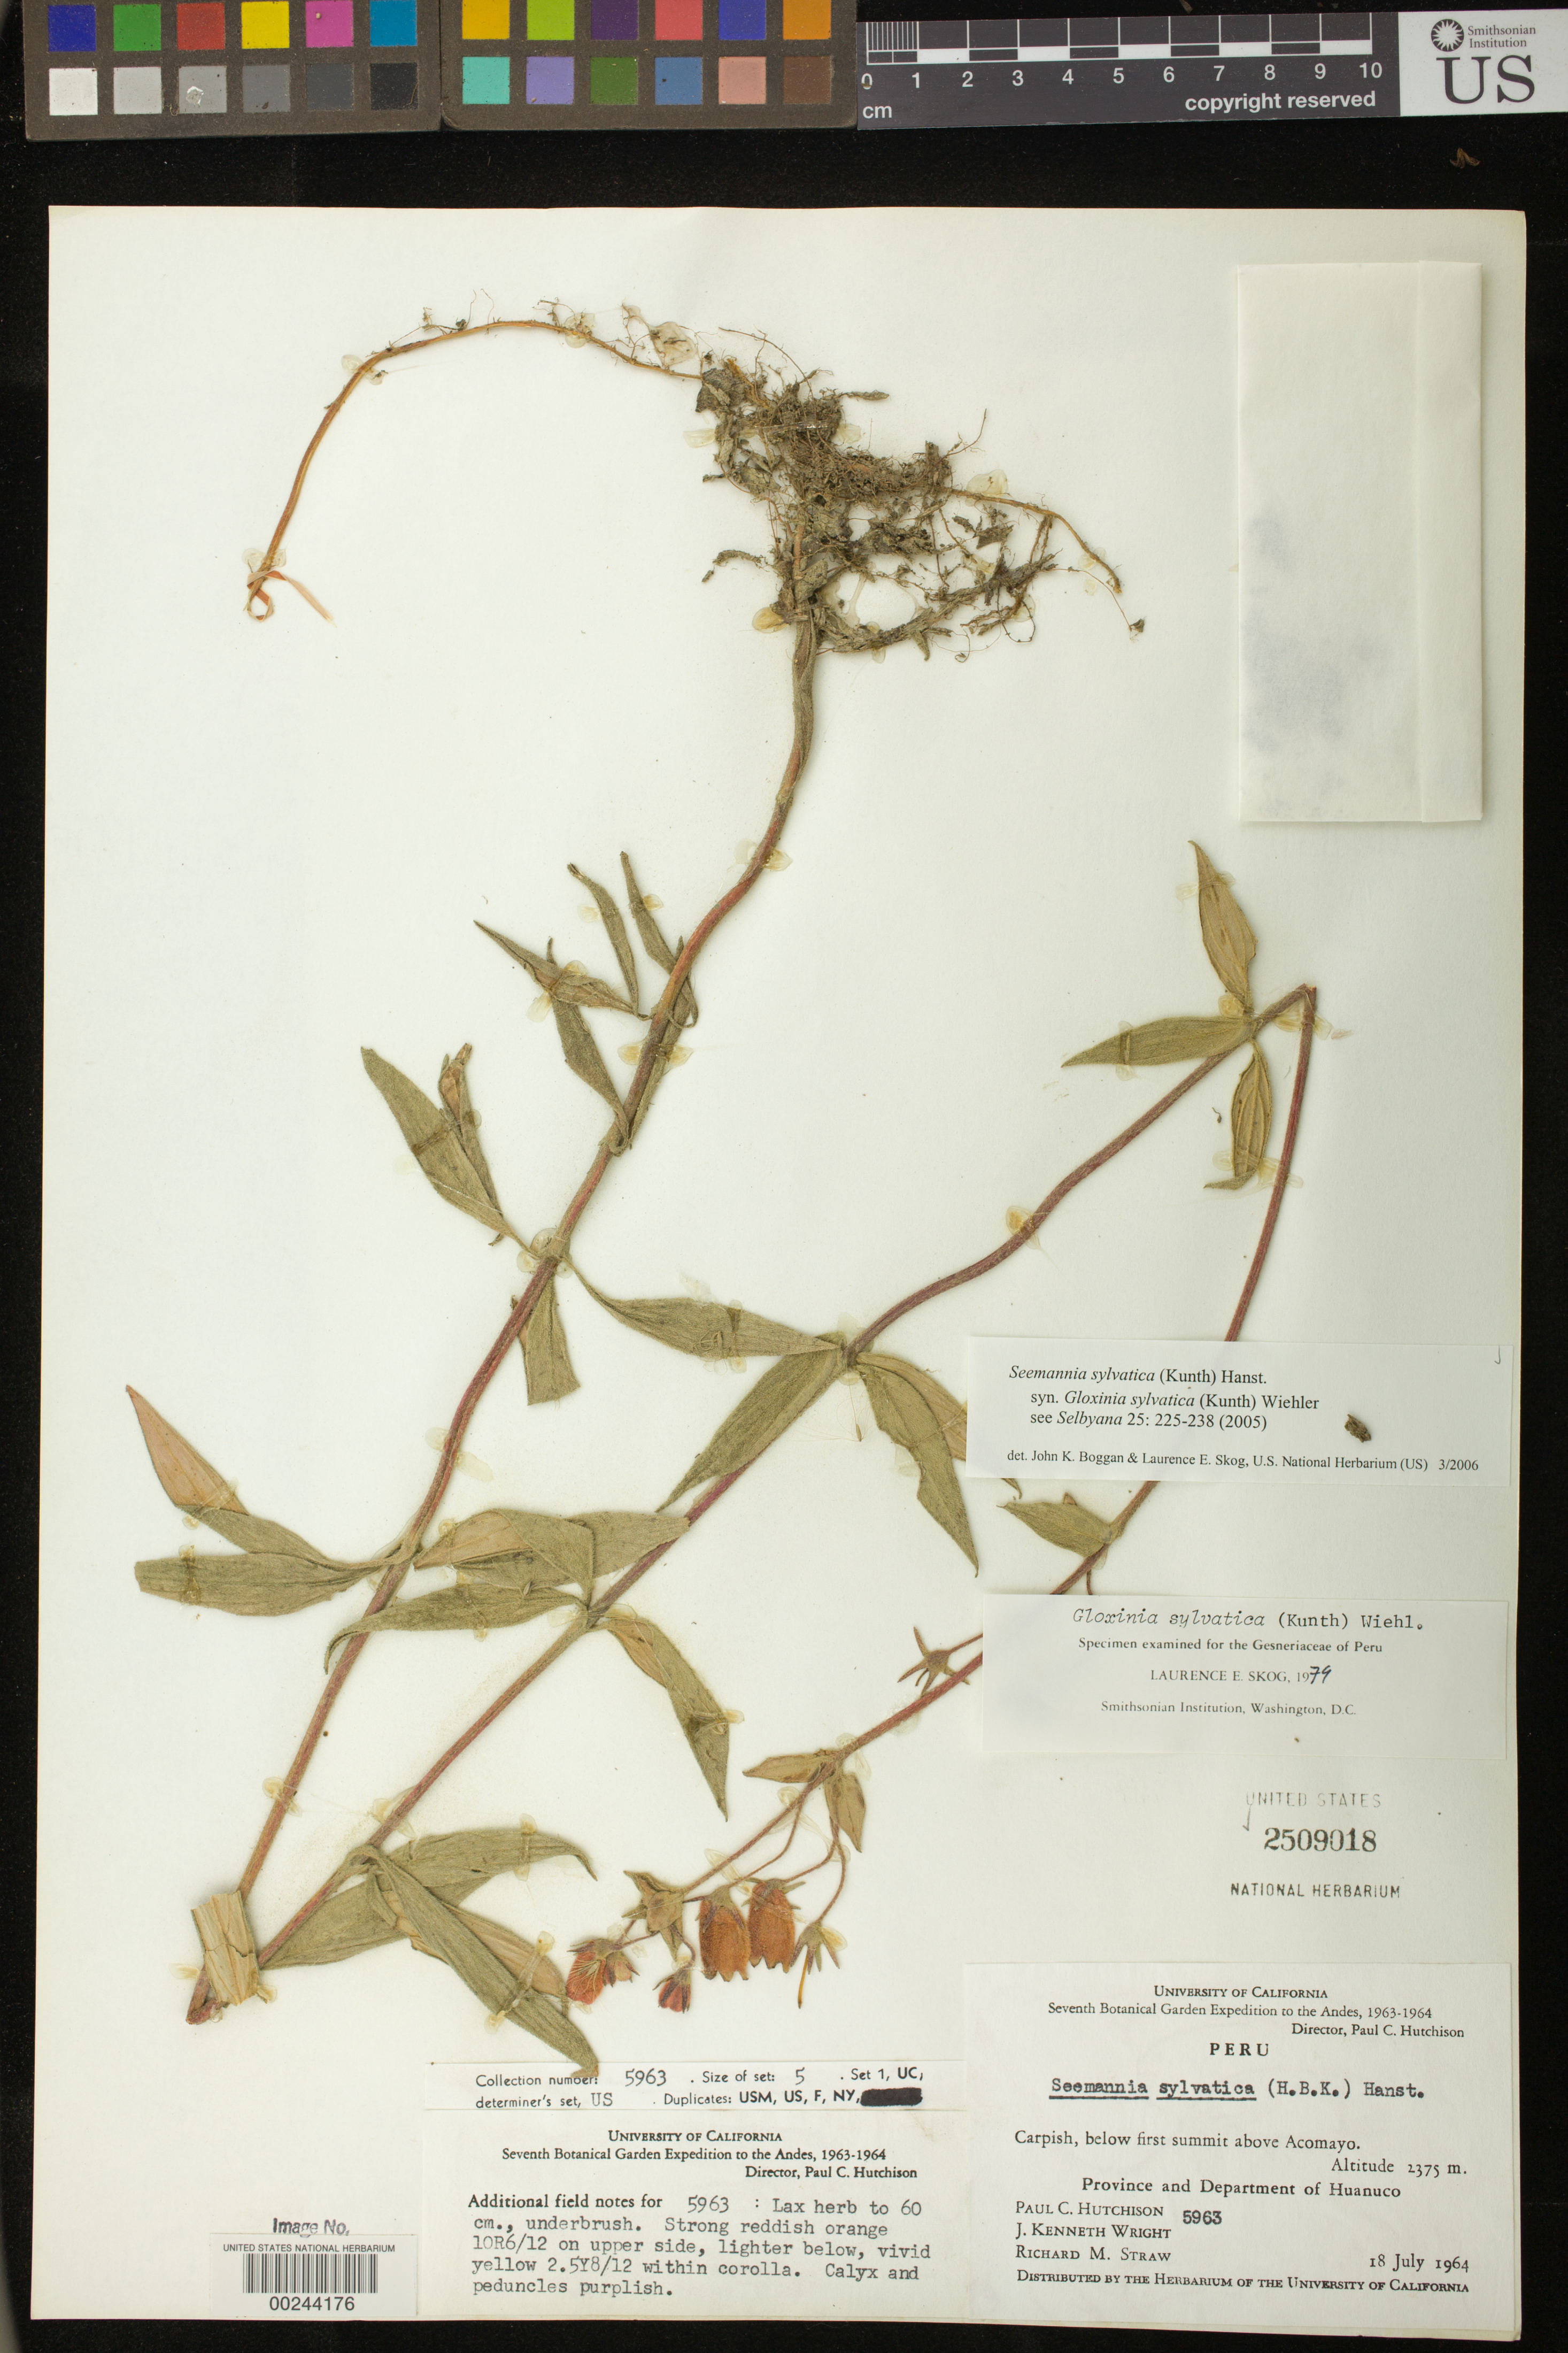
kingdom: Plantae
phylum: Tracheophyta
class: Magnoliopsida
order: Lamiales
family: Gesneriaceae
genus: Seemannia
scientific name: Seemannia sylvatica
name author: (Kunth) Hanst.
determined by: Boggan, J. K.; Skog, L. E.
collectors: P. C. Hutchison, J. K. Wright & R. M. Straw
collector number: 5963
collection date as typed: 18 Jul 1964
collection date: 1964-07-18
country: Peru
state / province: Huánuco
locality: Prov. Huanuco; Carpish, below first summit above Acomayo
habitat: Underbrush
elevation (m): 2375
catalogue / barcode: US 2509018